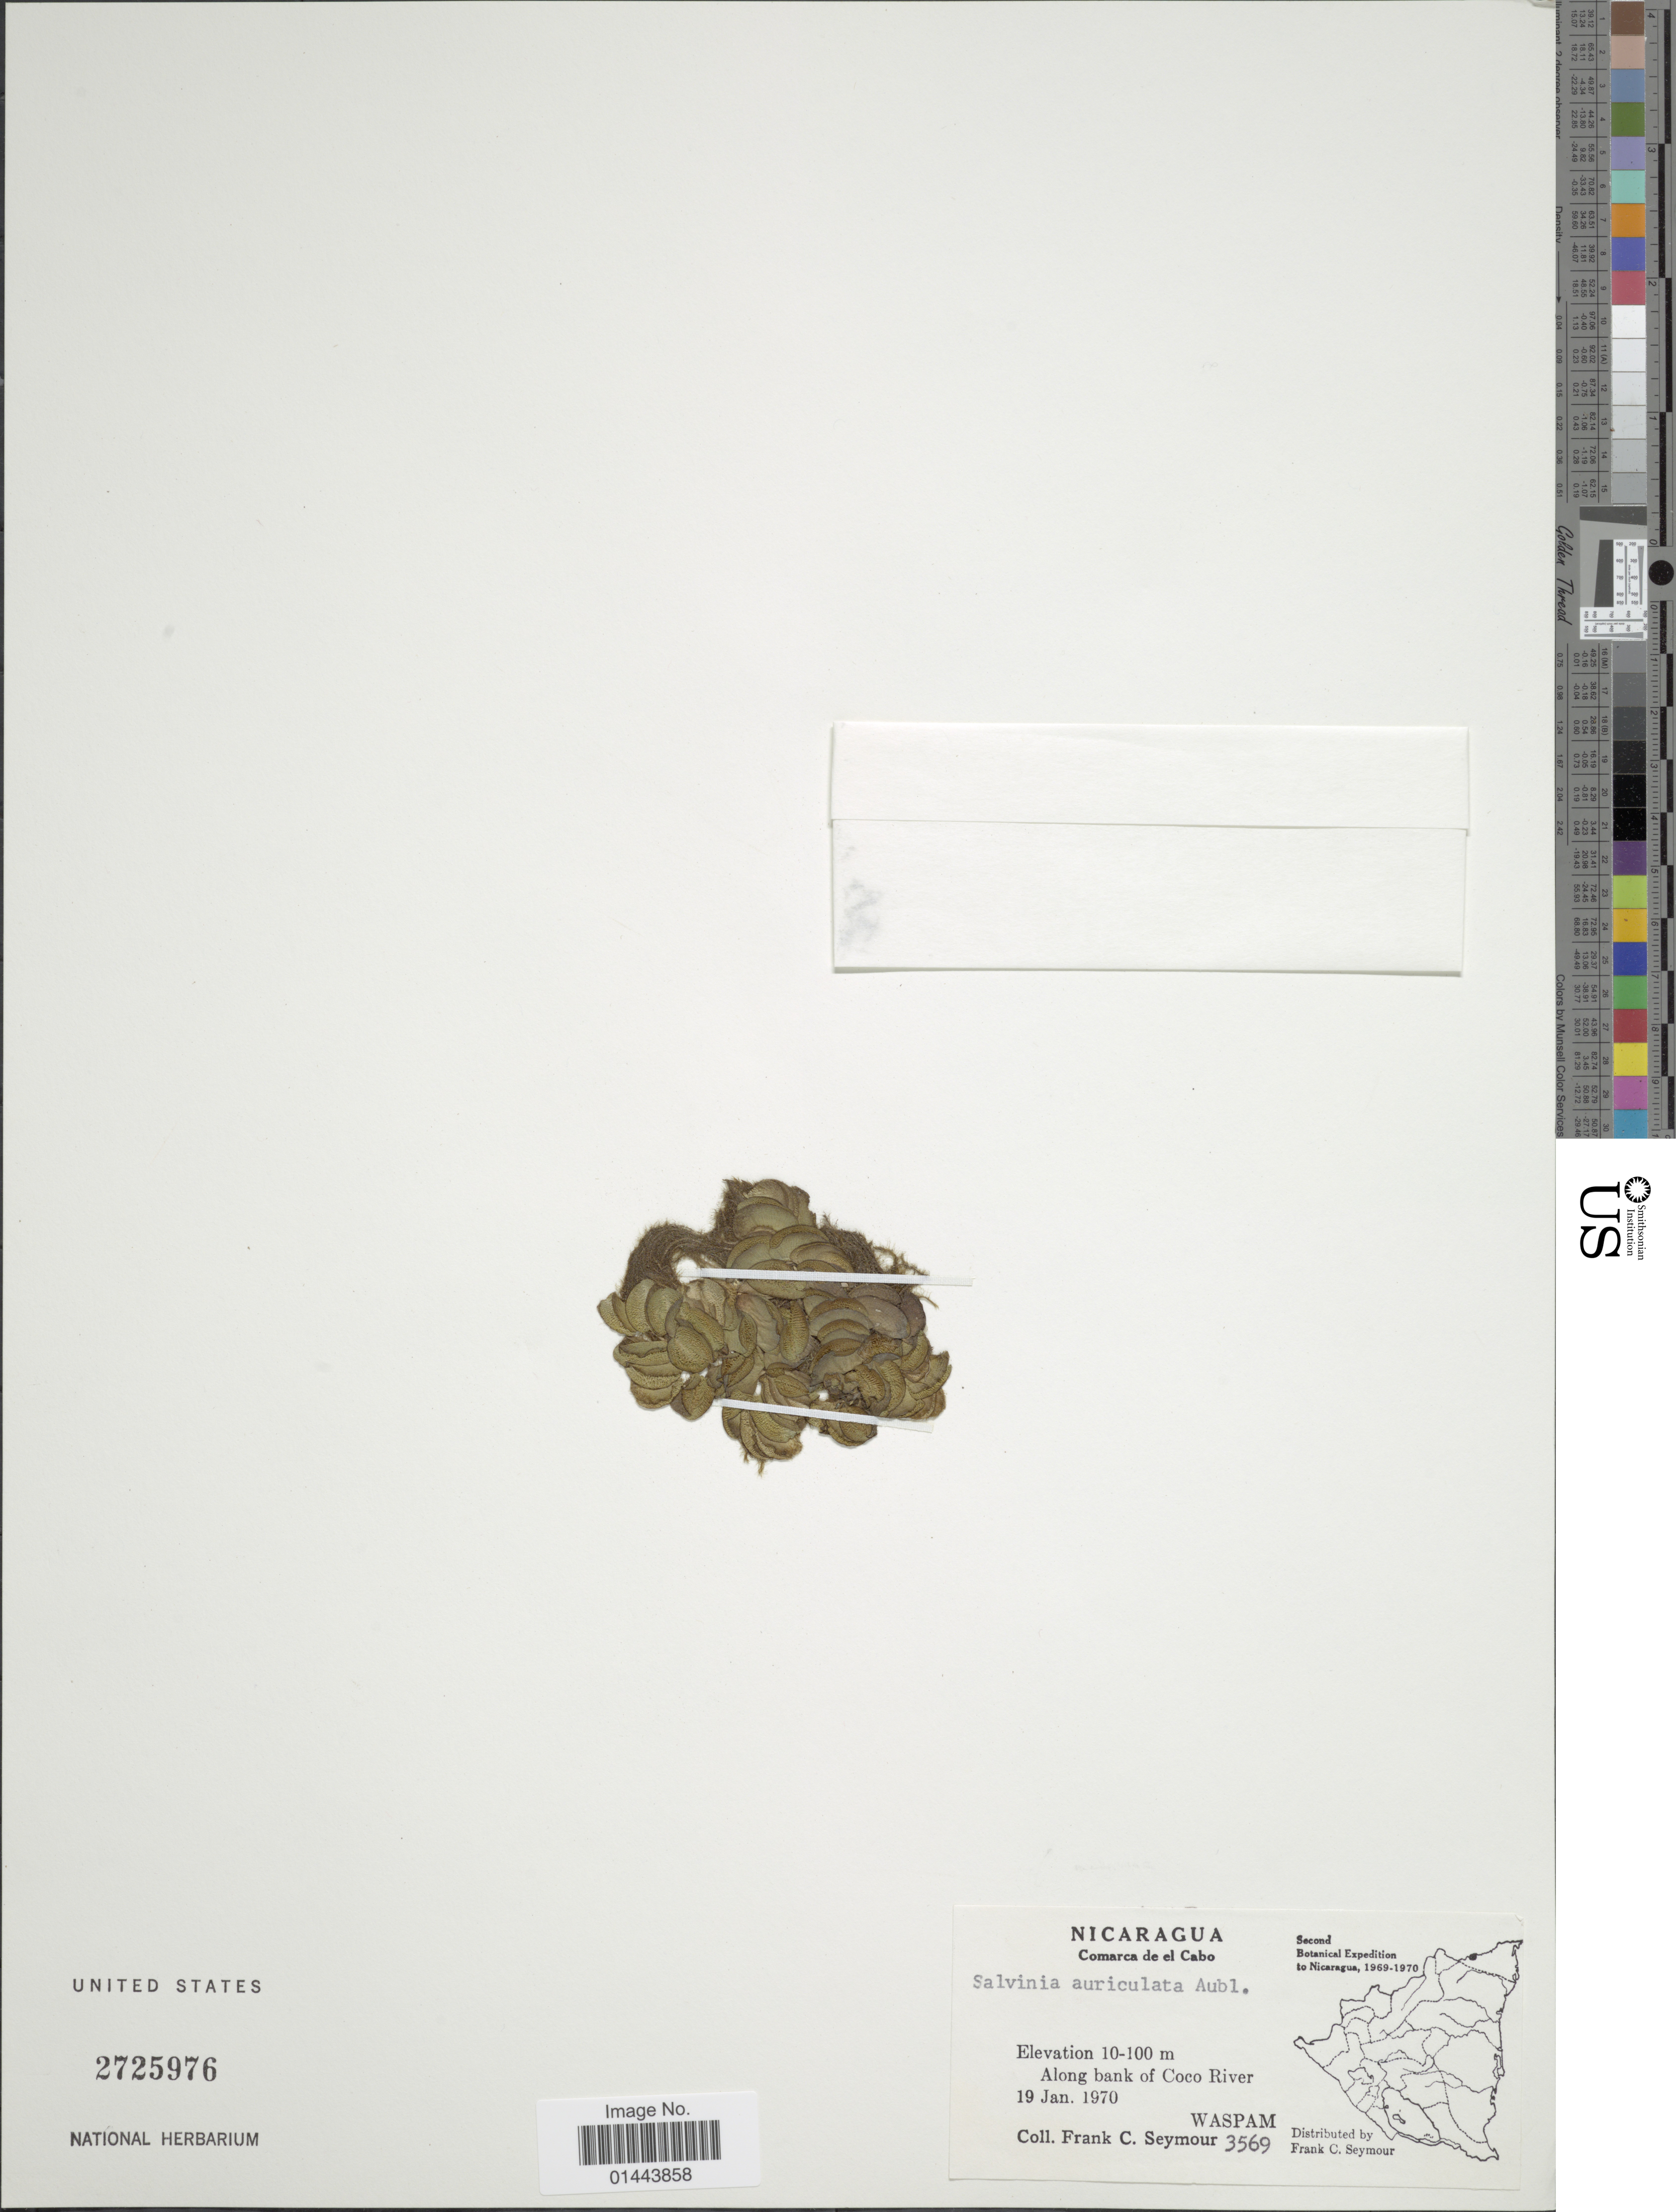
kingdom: Plantae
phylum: Tracheophyta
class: Polypodiopsida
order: Salviniales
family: Salviniaceae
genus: Salvinia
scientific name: Salvinia auriculata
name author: Aubl.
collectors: F. C. Seymour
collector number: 3569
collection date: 1970-01-19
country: Nicaragua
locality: Along bank of Coco River, Waspam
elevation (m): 10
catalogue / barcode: US 2725976